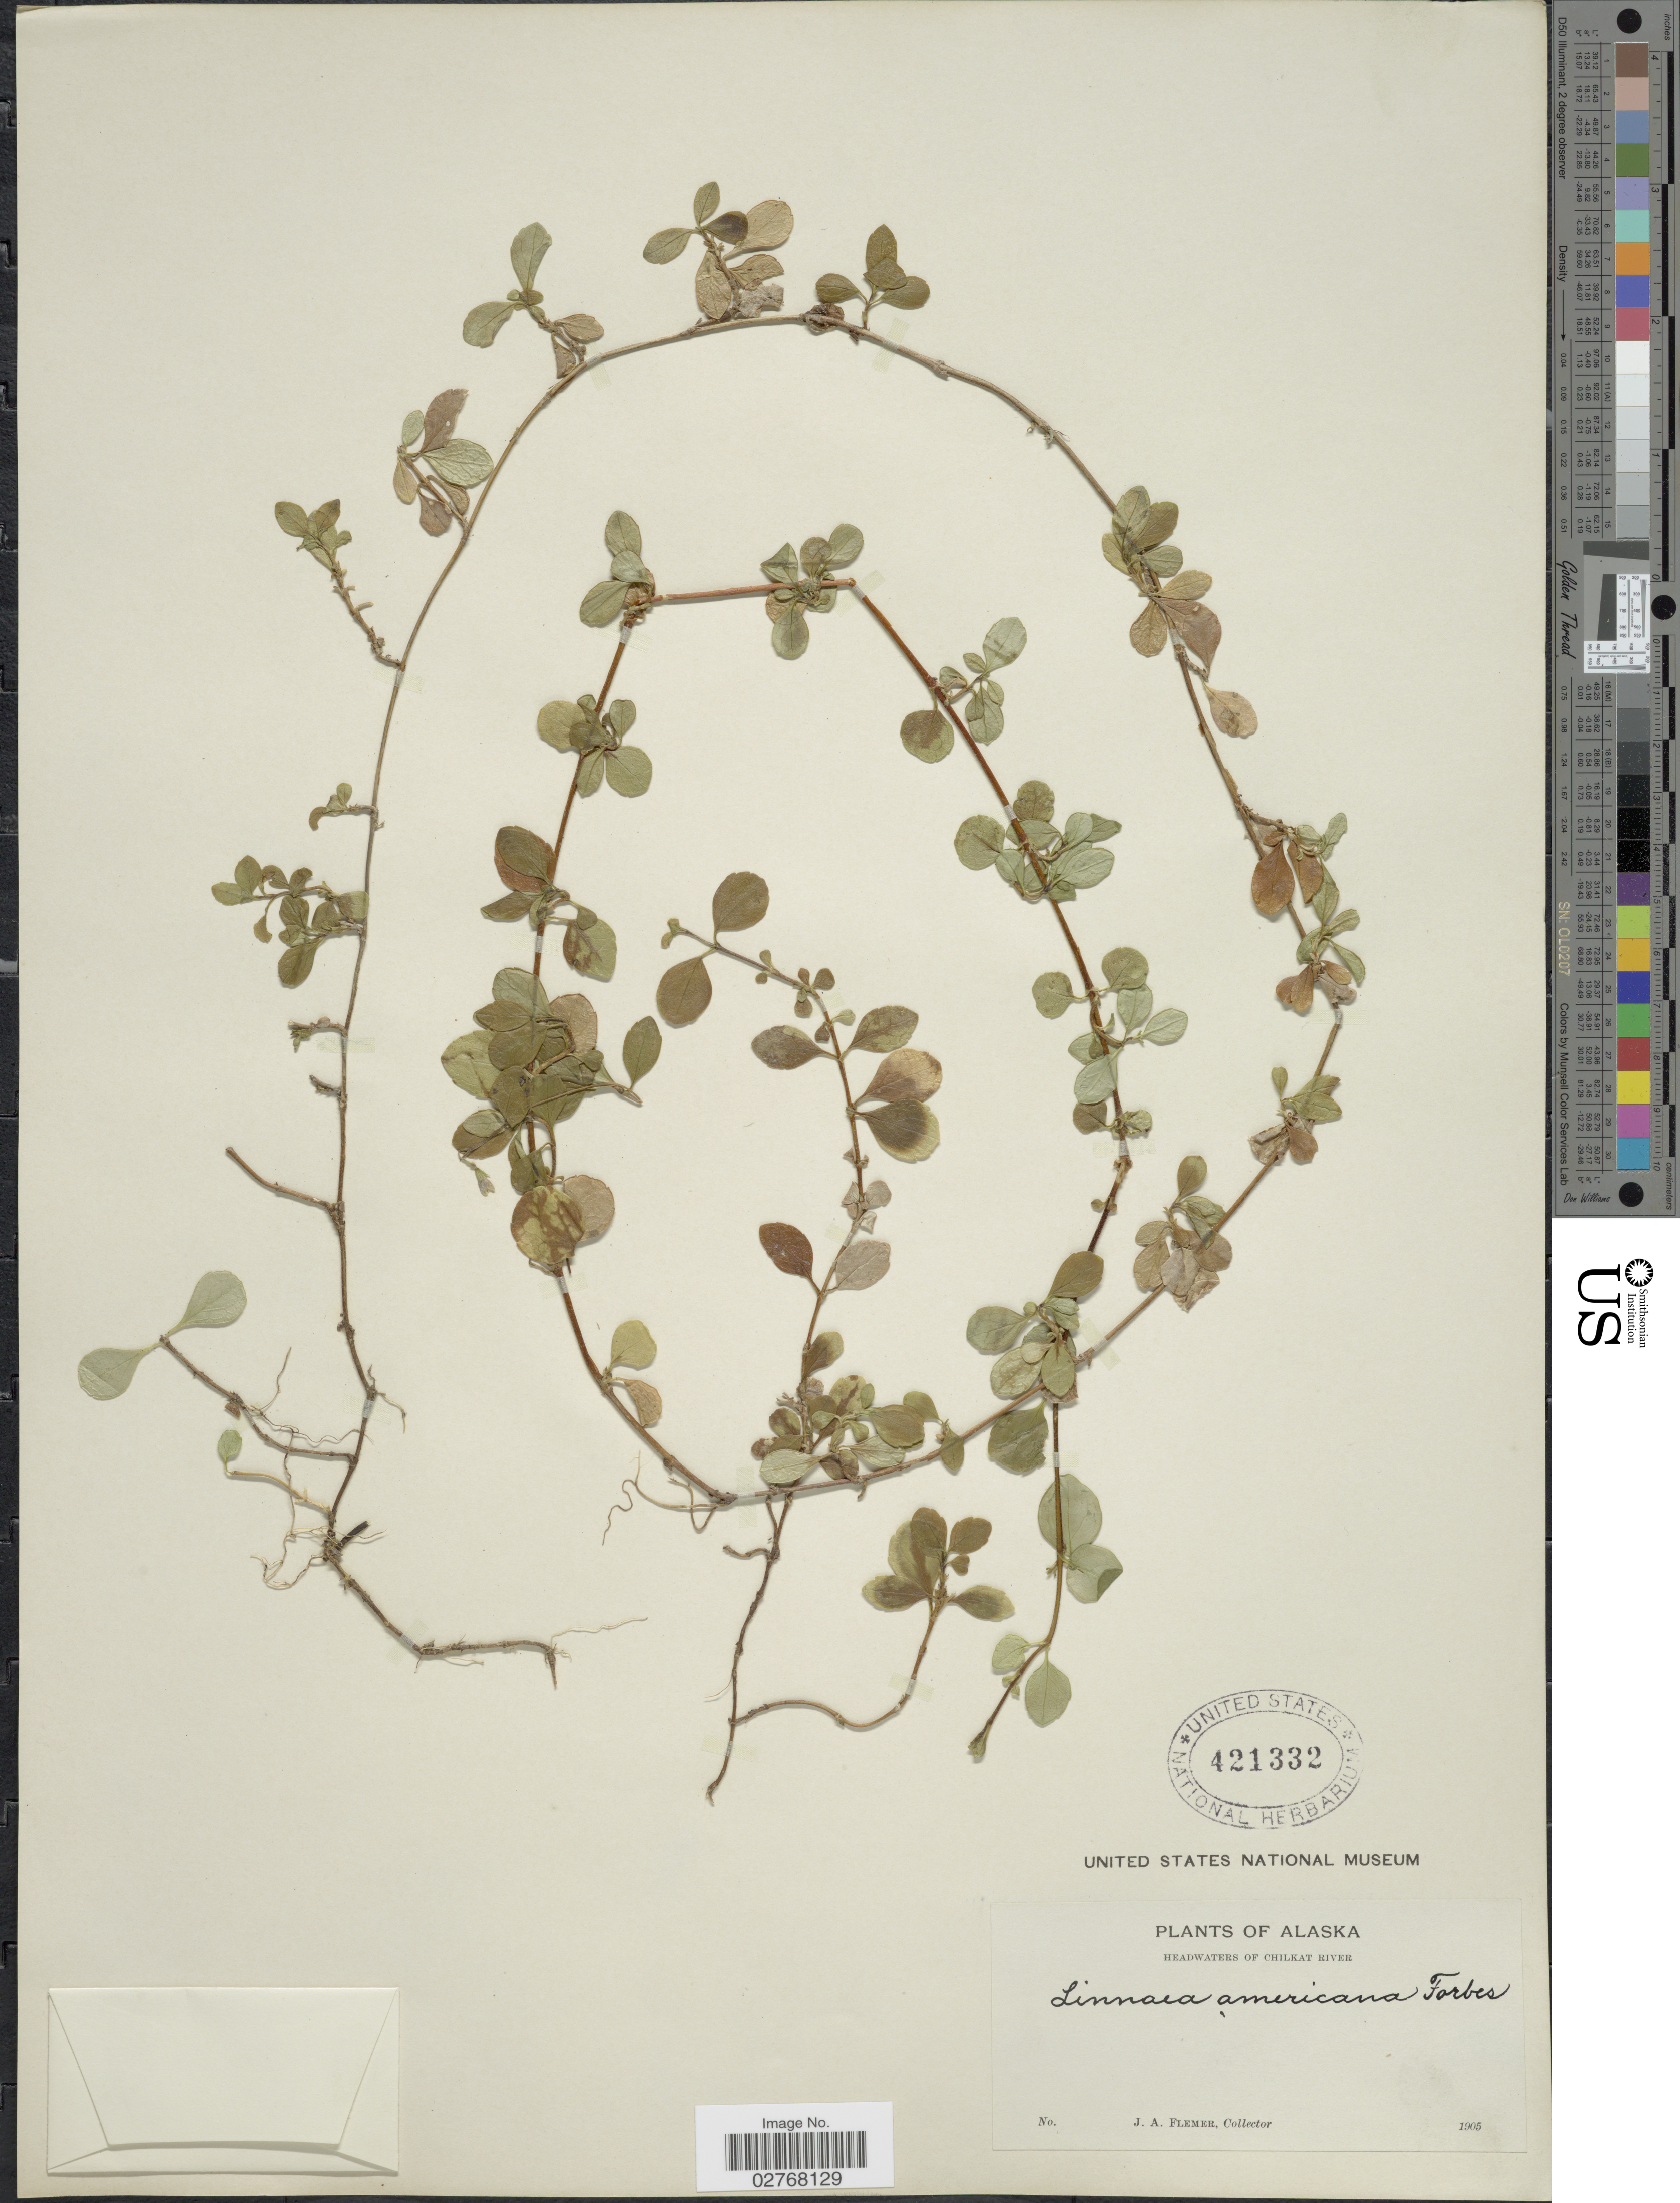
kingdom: Plantae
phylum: Tracheophyta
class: Magnoliopsida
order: Dipsacales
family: Caprifoliaceae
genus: Linnaea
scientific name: Linnaea borealis var. americana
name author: (J. Forbes) Rehder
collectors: J. Flemer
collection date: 1905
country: United States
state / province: Alaska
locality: Headwaters of Chilkat River.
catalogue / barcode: US 421332